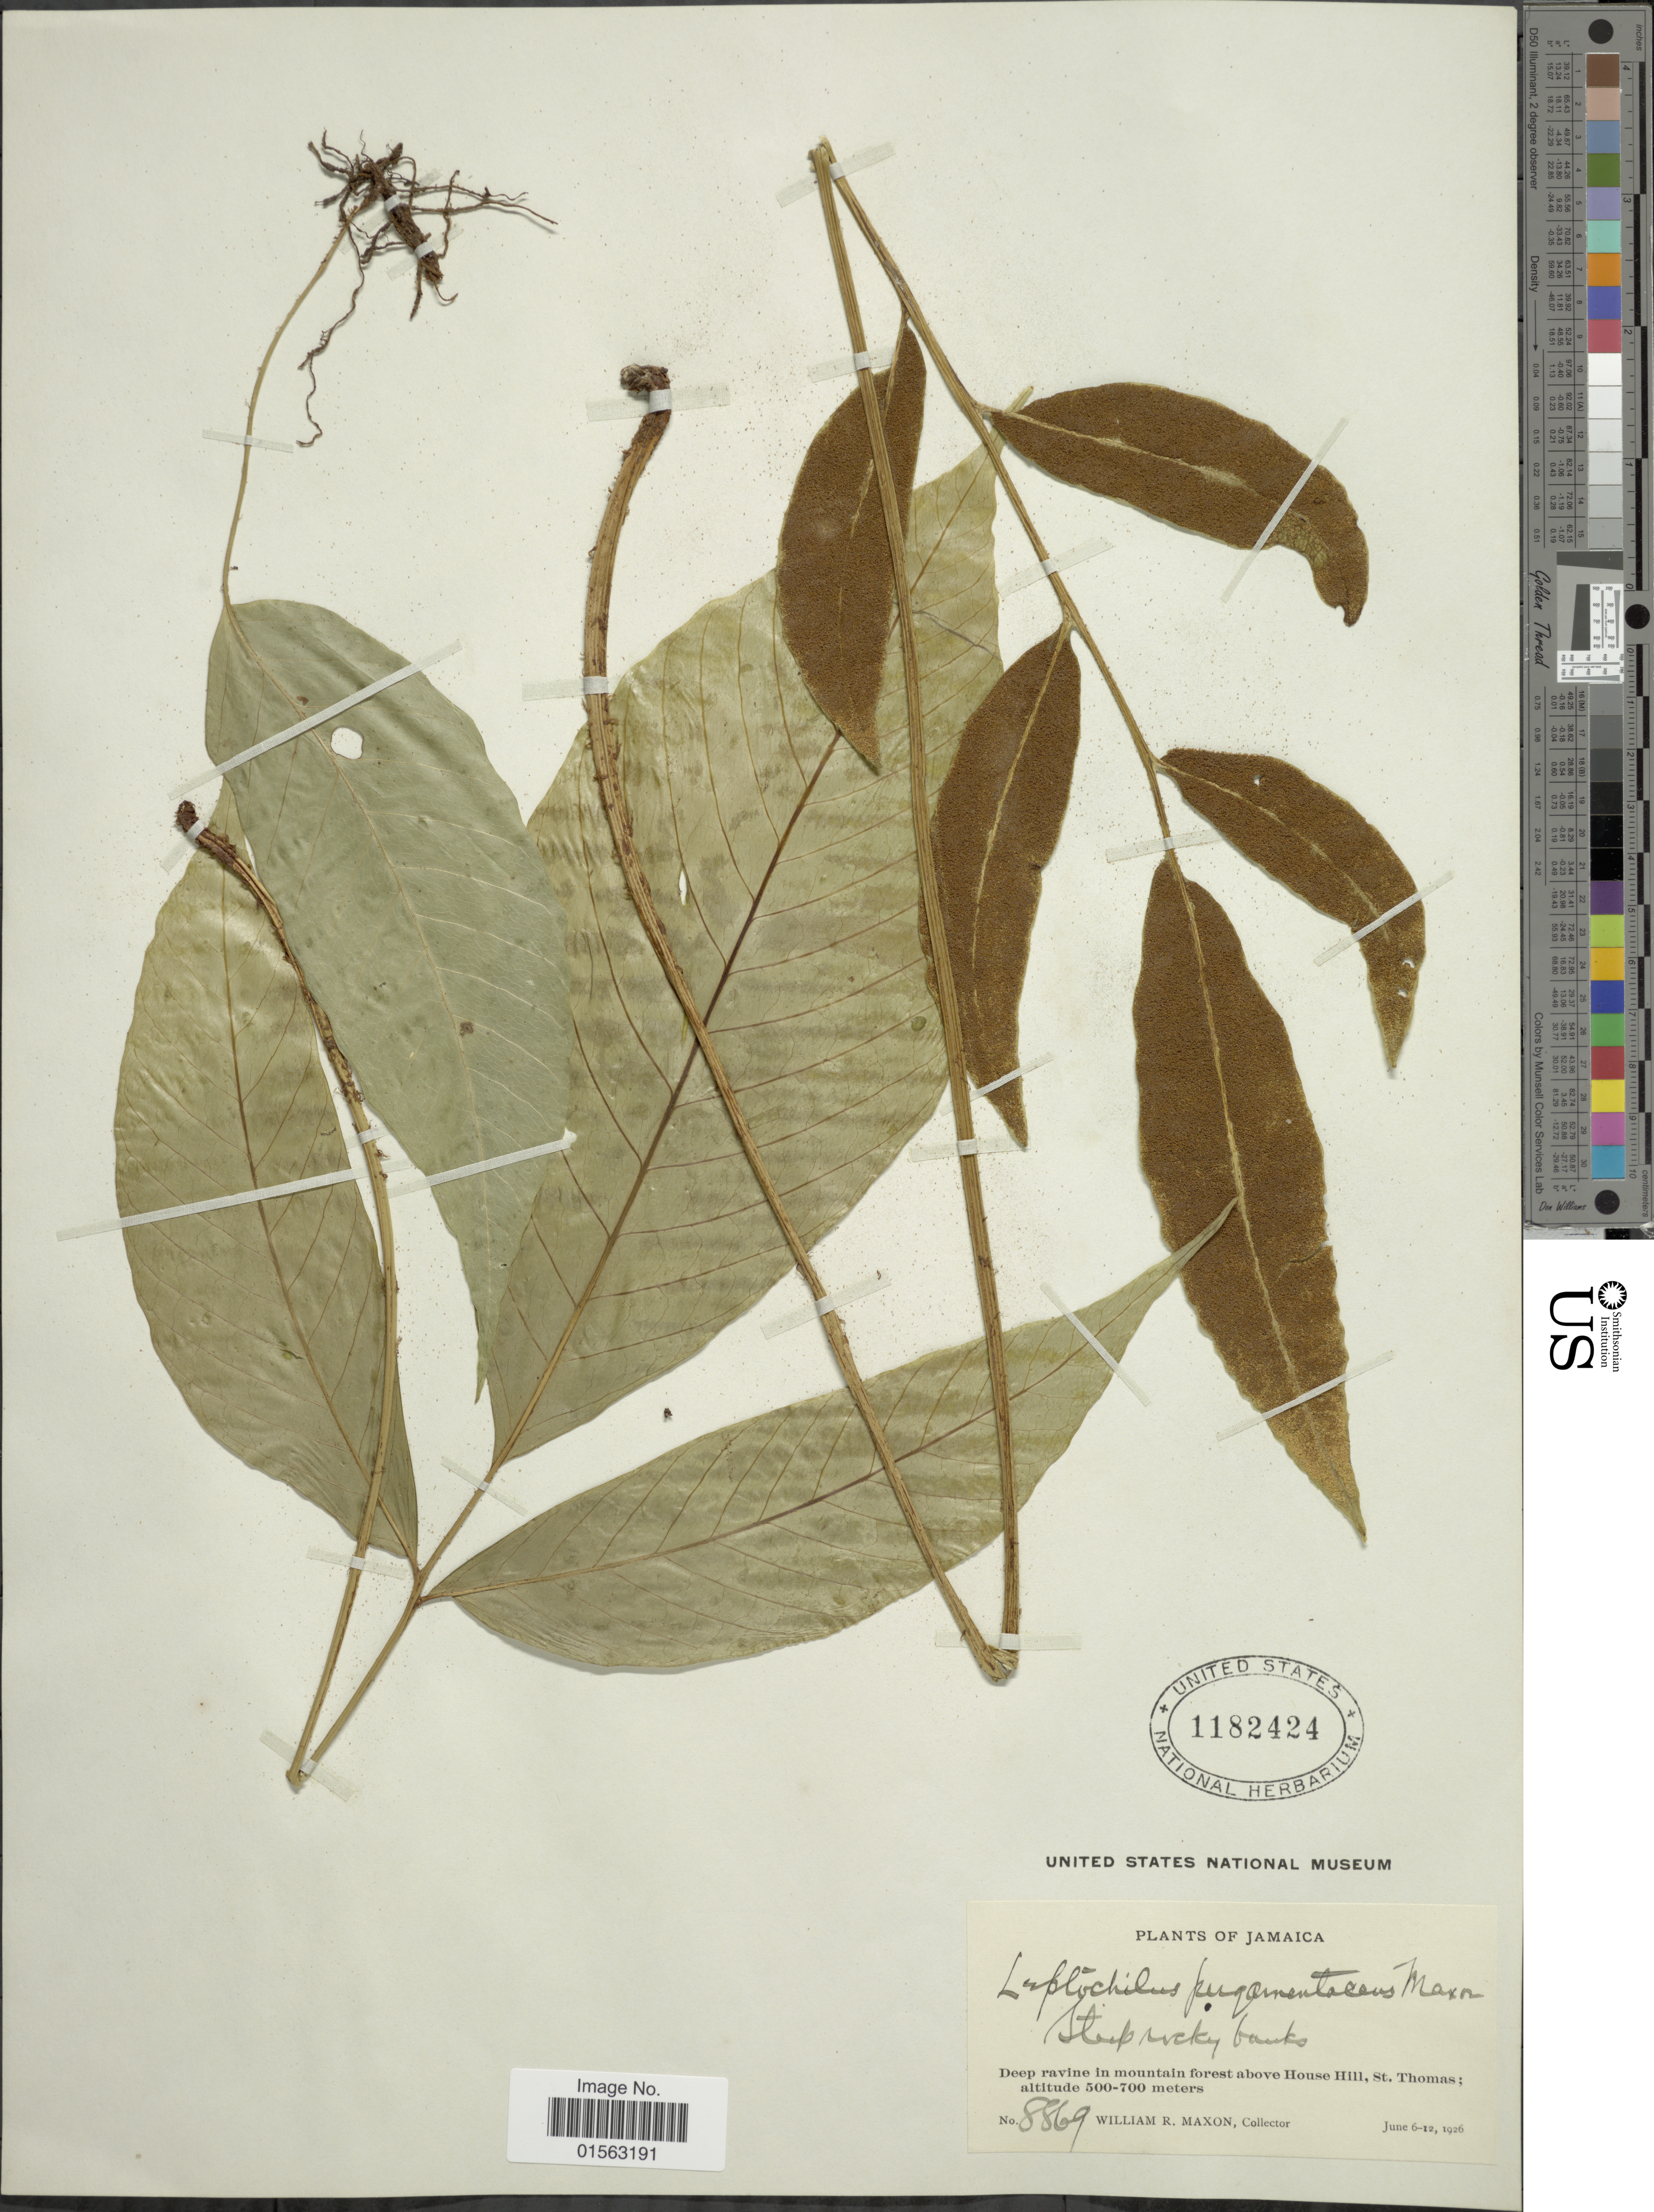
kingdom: Plantae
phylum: Tracheophyta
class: Polypodiopsida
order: Polypodiales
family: Dryopteridaceae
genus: Mickelia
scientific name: Mickelia pergamentacea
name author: (Maxon) R.C. Moran et al.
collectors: W. R. Maxon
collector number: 8869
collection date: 1926-06-06/1926-06-12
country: Jamaica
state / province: Saint Thomas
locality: Jamaica, deep ravine in mountain forest above House Hill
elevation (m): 500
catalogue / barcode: US 1182424